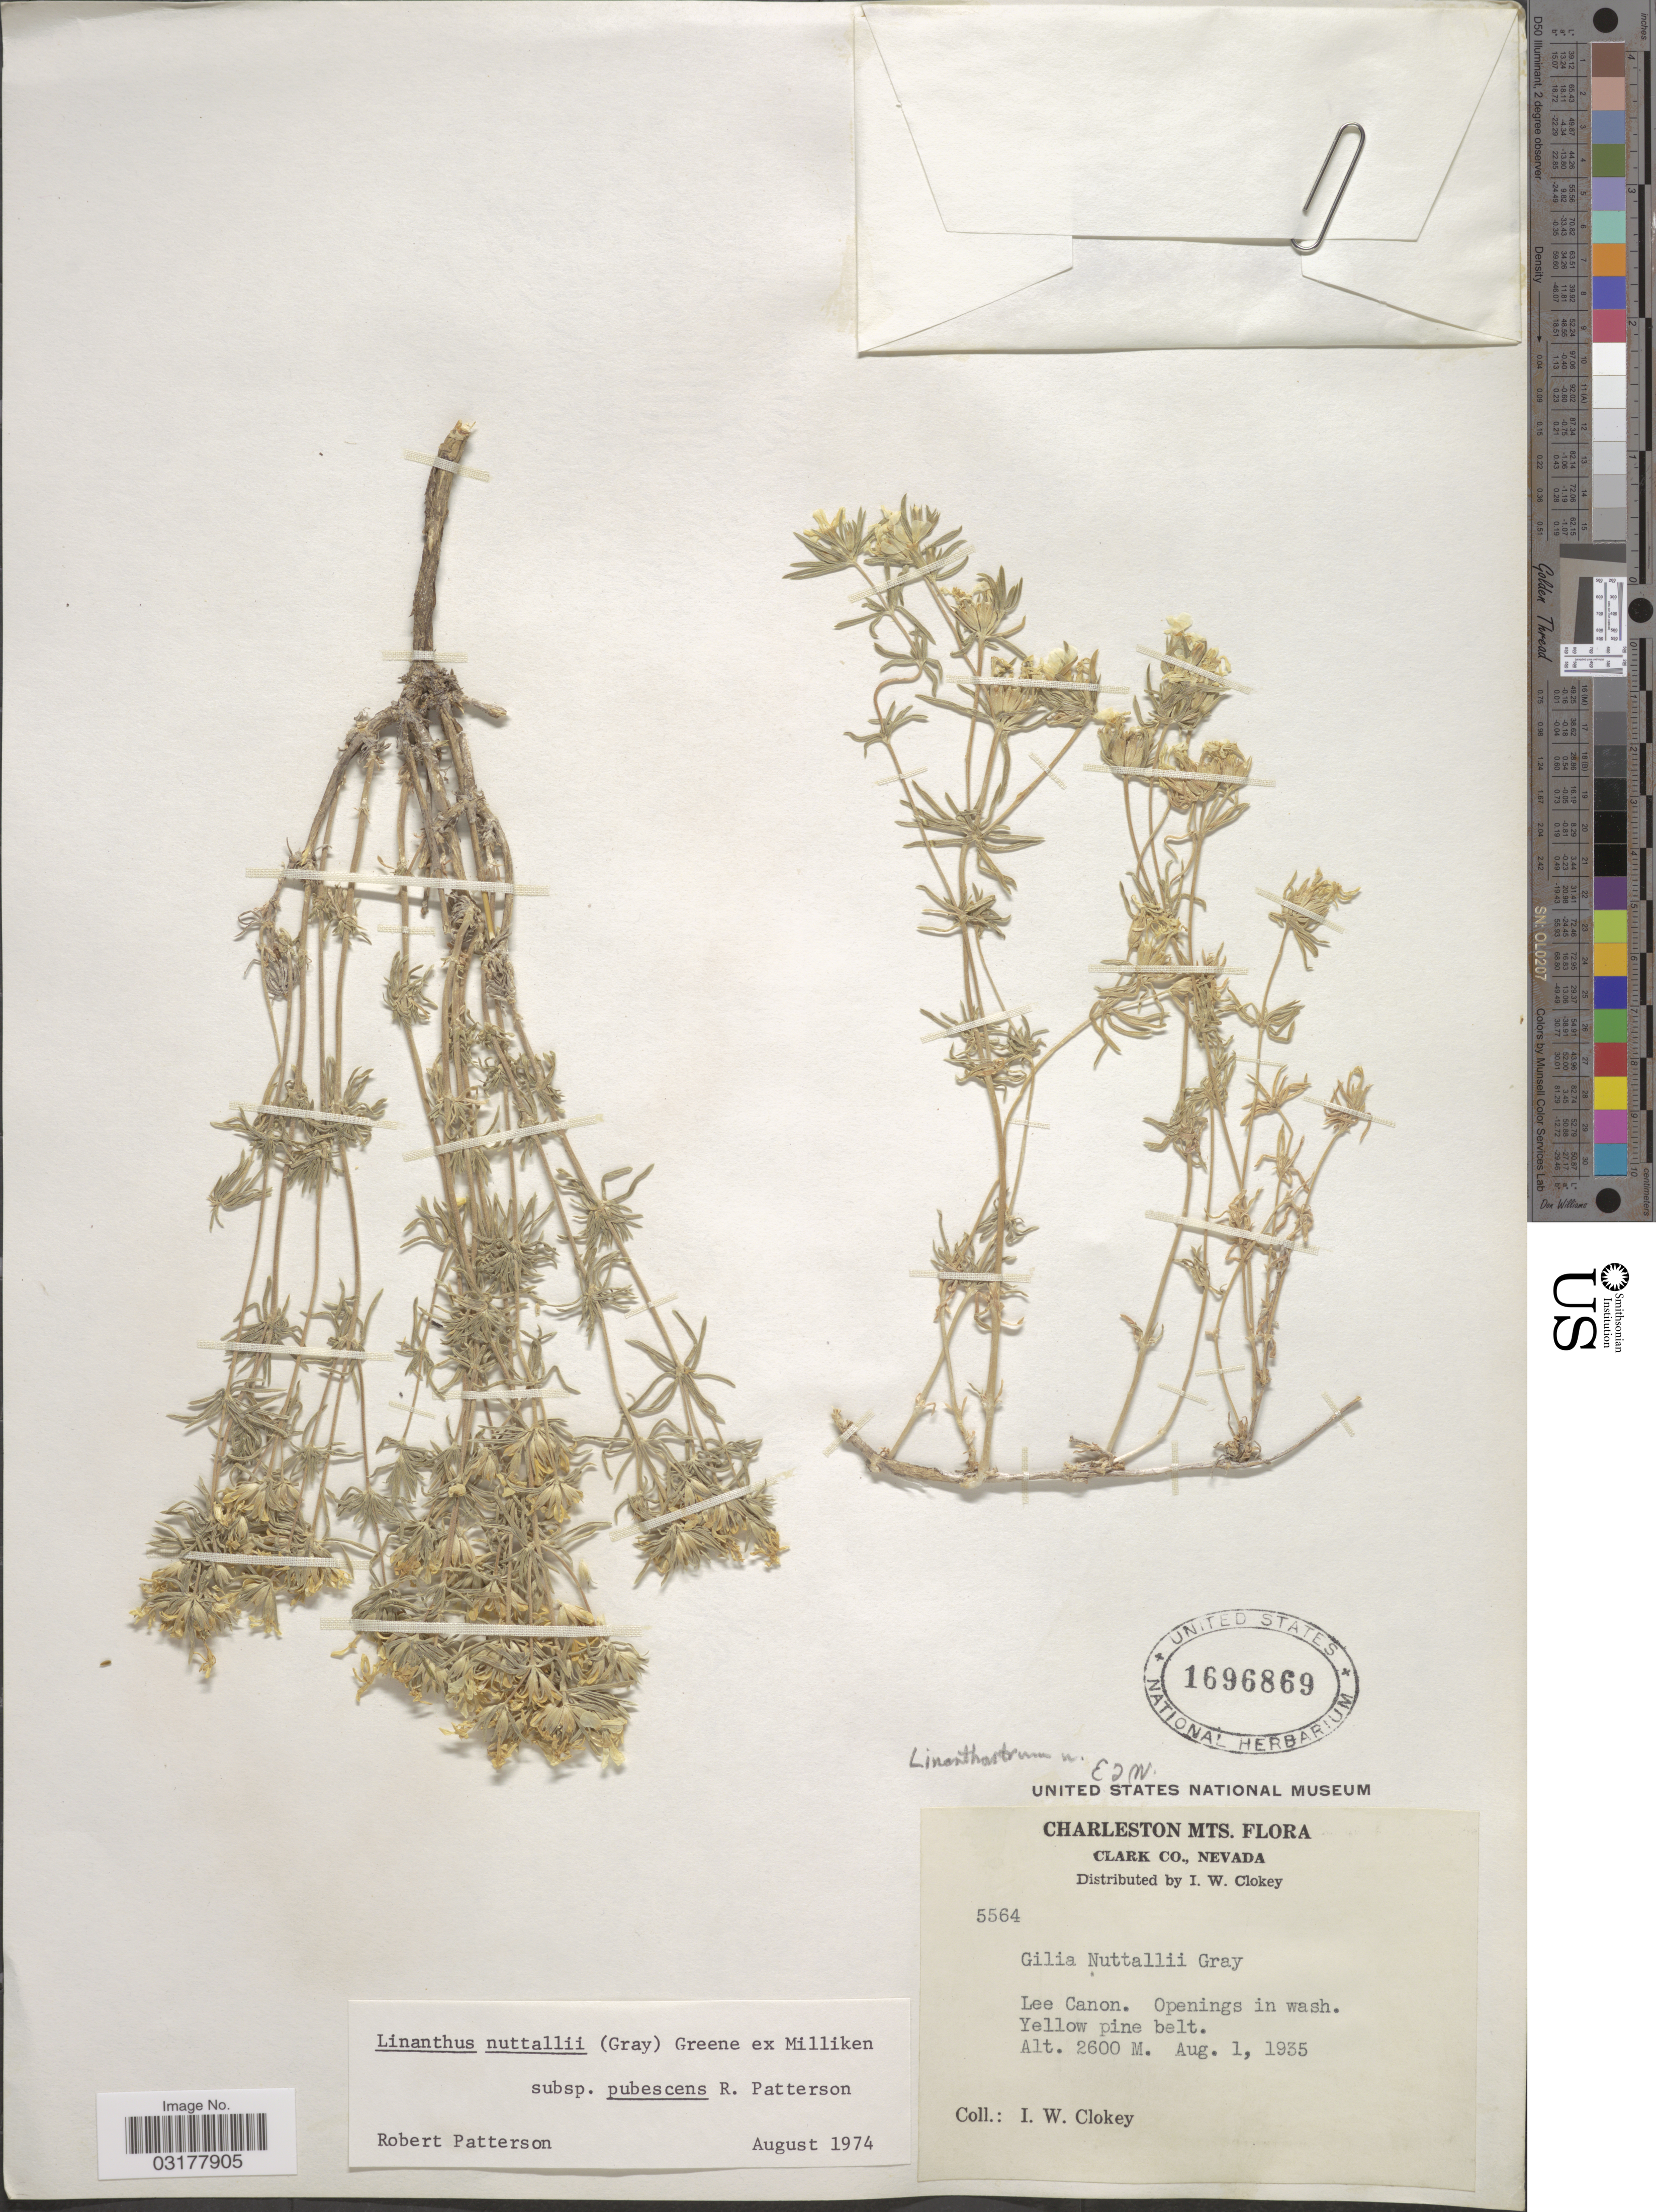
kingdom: Plantae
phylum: Tracheophyta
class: Magnoliopsida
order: Ericales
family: Polemoniaceae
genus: Leptosiphon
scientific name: Leptosiphon nuttallii subsp. pubescens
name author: (R. Patt.) J.M. Porter & L.A. Johnson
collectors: I. W. Clokey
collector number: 5564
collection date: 1935-08-01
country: United States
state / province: Nevada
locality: Charleston Mts., Clark Co., Lee Canon.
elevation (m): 2600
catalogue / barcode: US 1696869